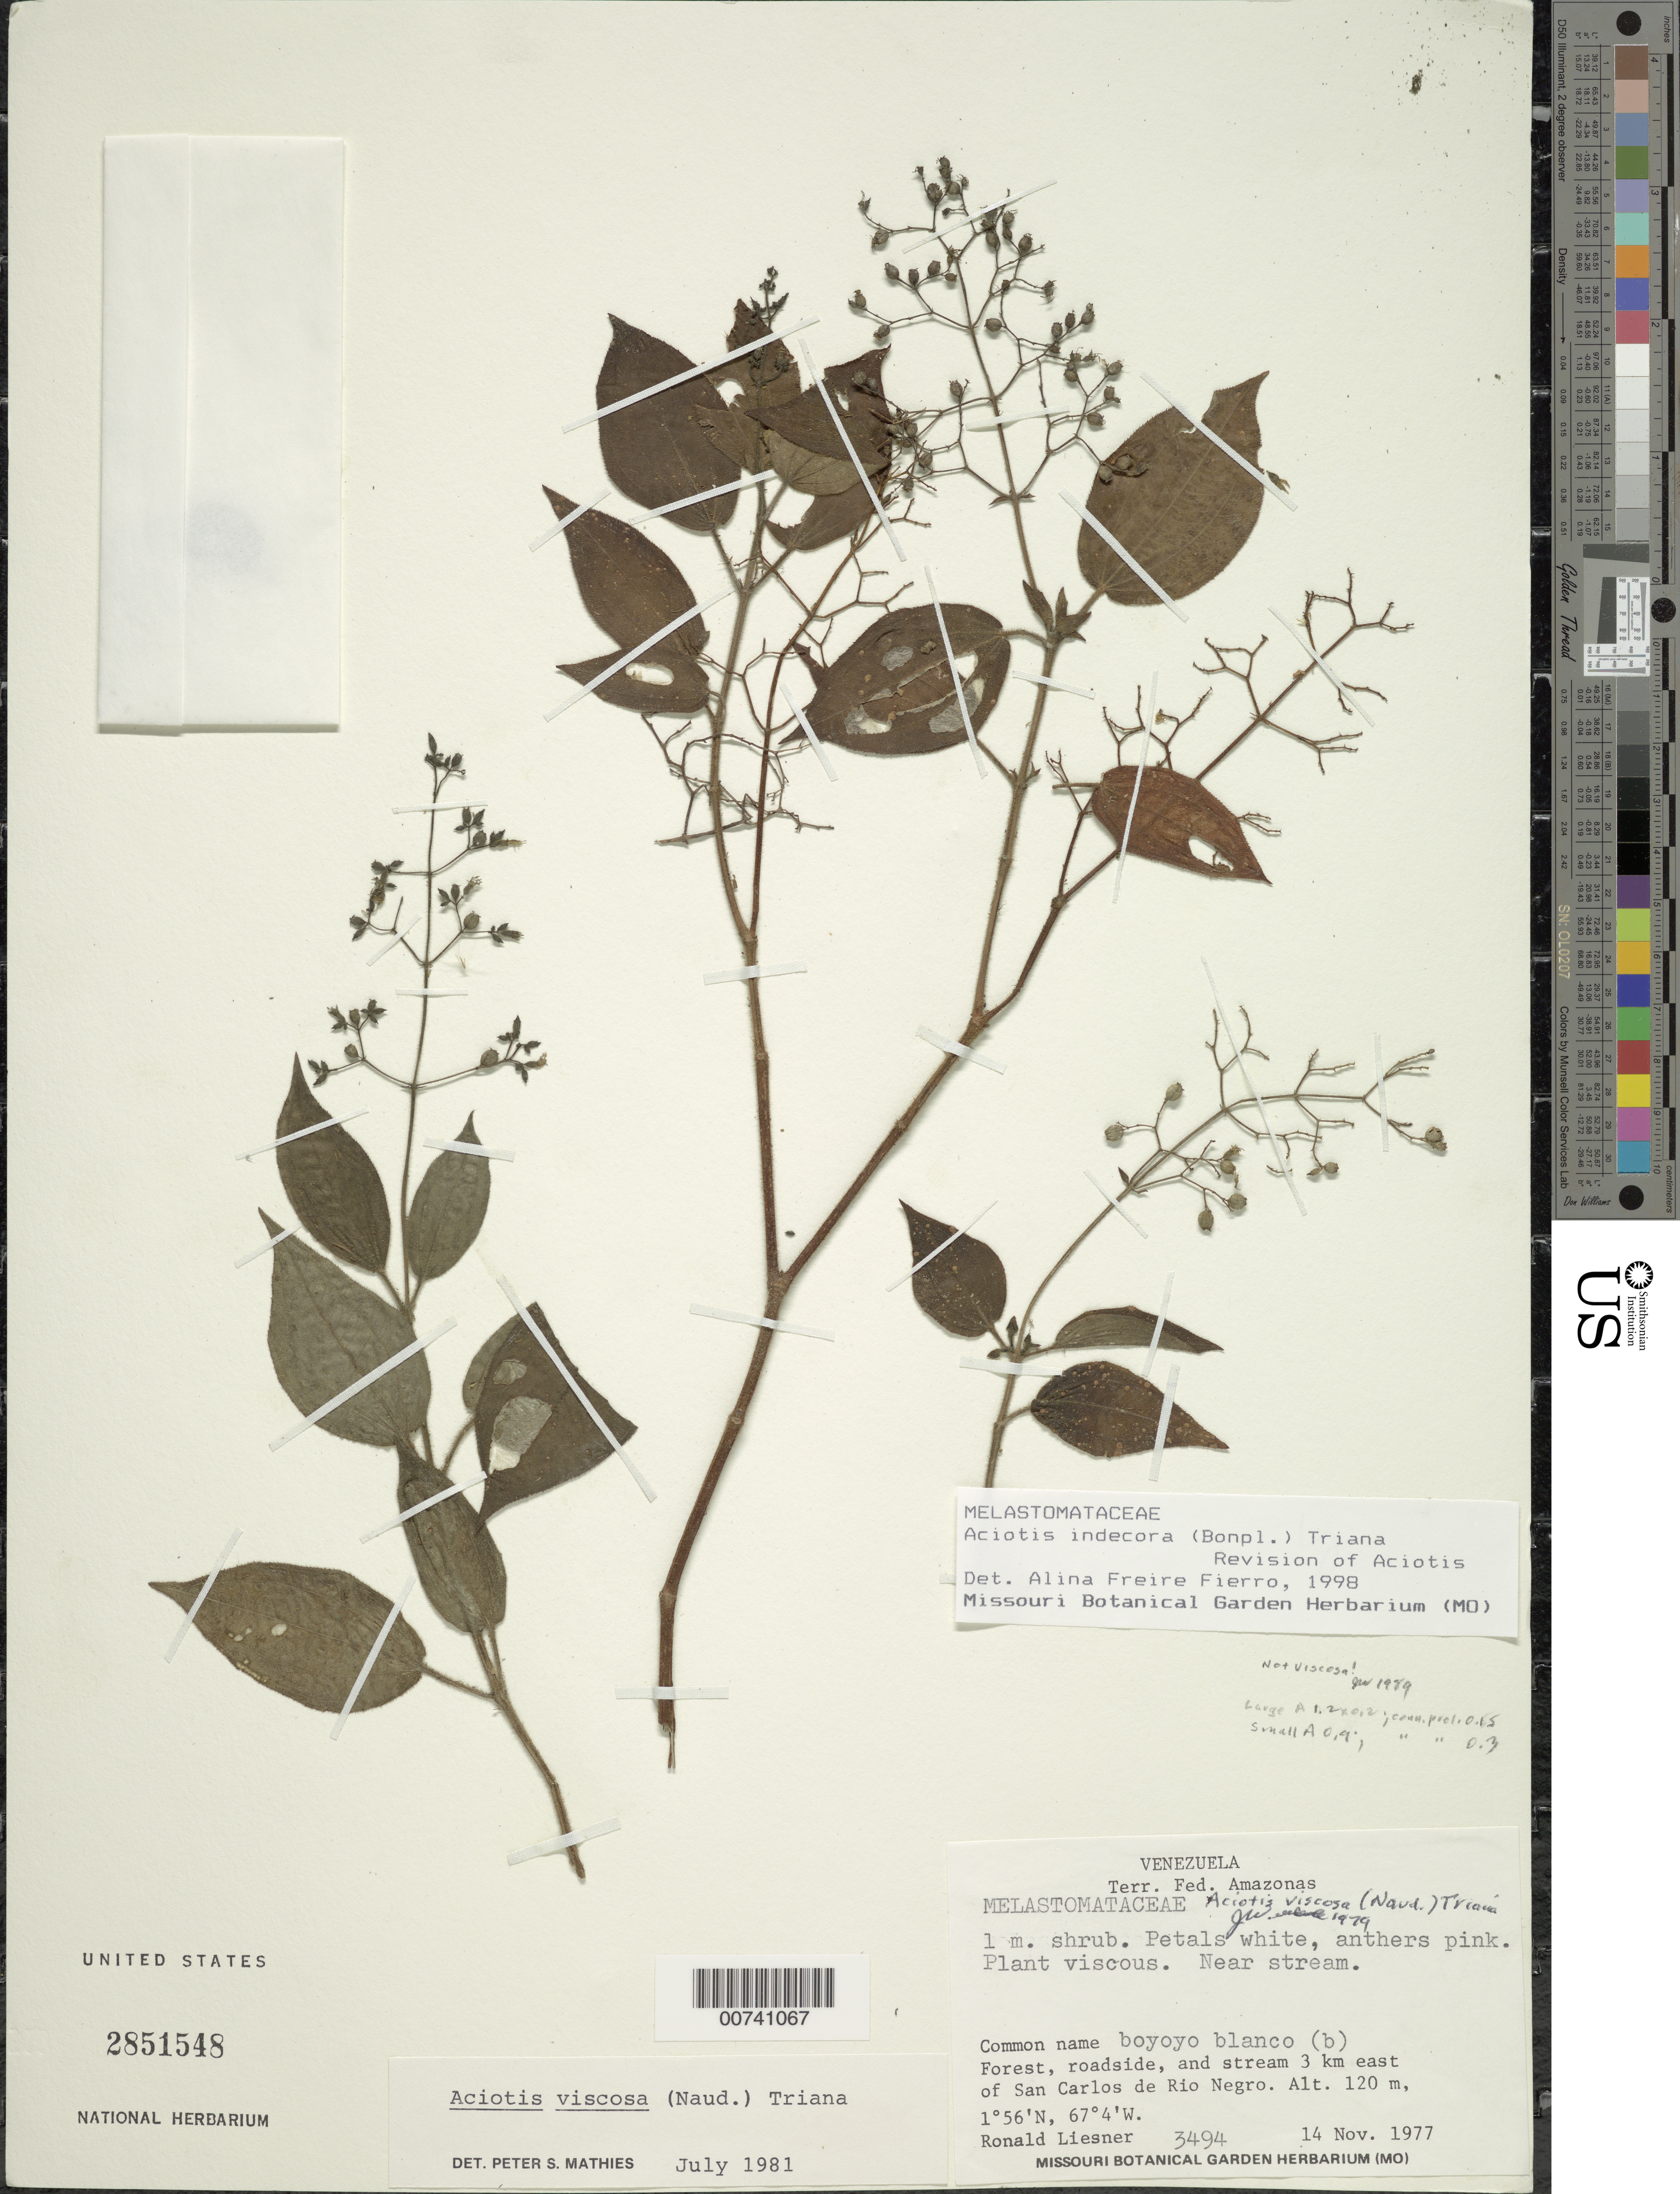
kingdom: Plantae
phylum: Tracheophyta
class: Magnoliopsida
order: Myrtales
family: Melastomataceae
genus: Aciotis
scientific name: Aciotis indecora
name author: (Bonpl.) Triana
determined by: Freire-Fierro, A.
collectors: R. L. Liesner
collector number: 3494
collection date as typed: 14-Nov-77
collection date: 1977-11-14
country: Venezuela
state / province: Amazonas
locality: San Carlos de Río Negro, 3 km E of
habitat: Near stream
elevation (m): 120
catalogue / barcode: US 2851548